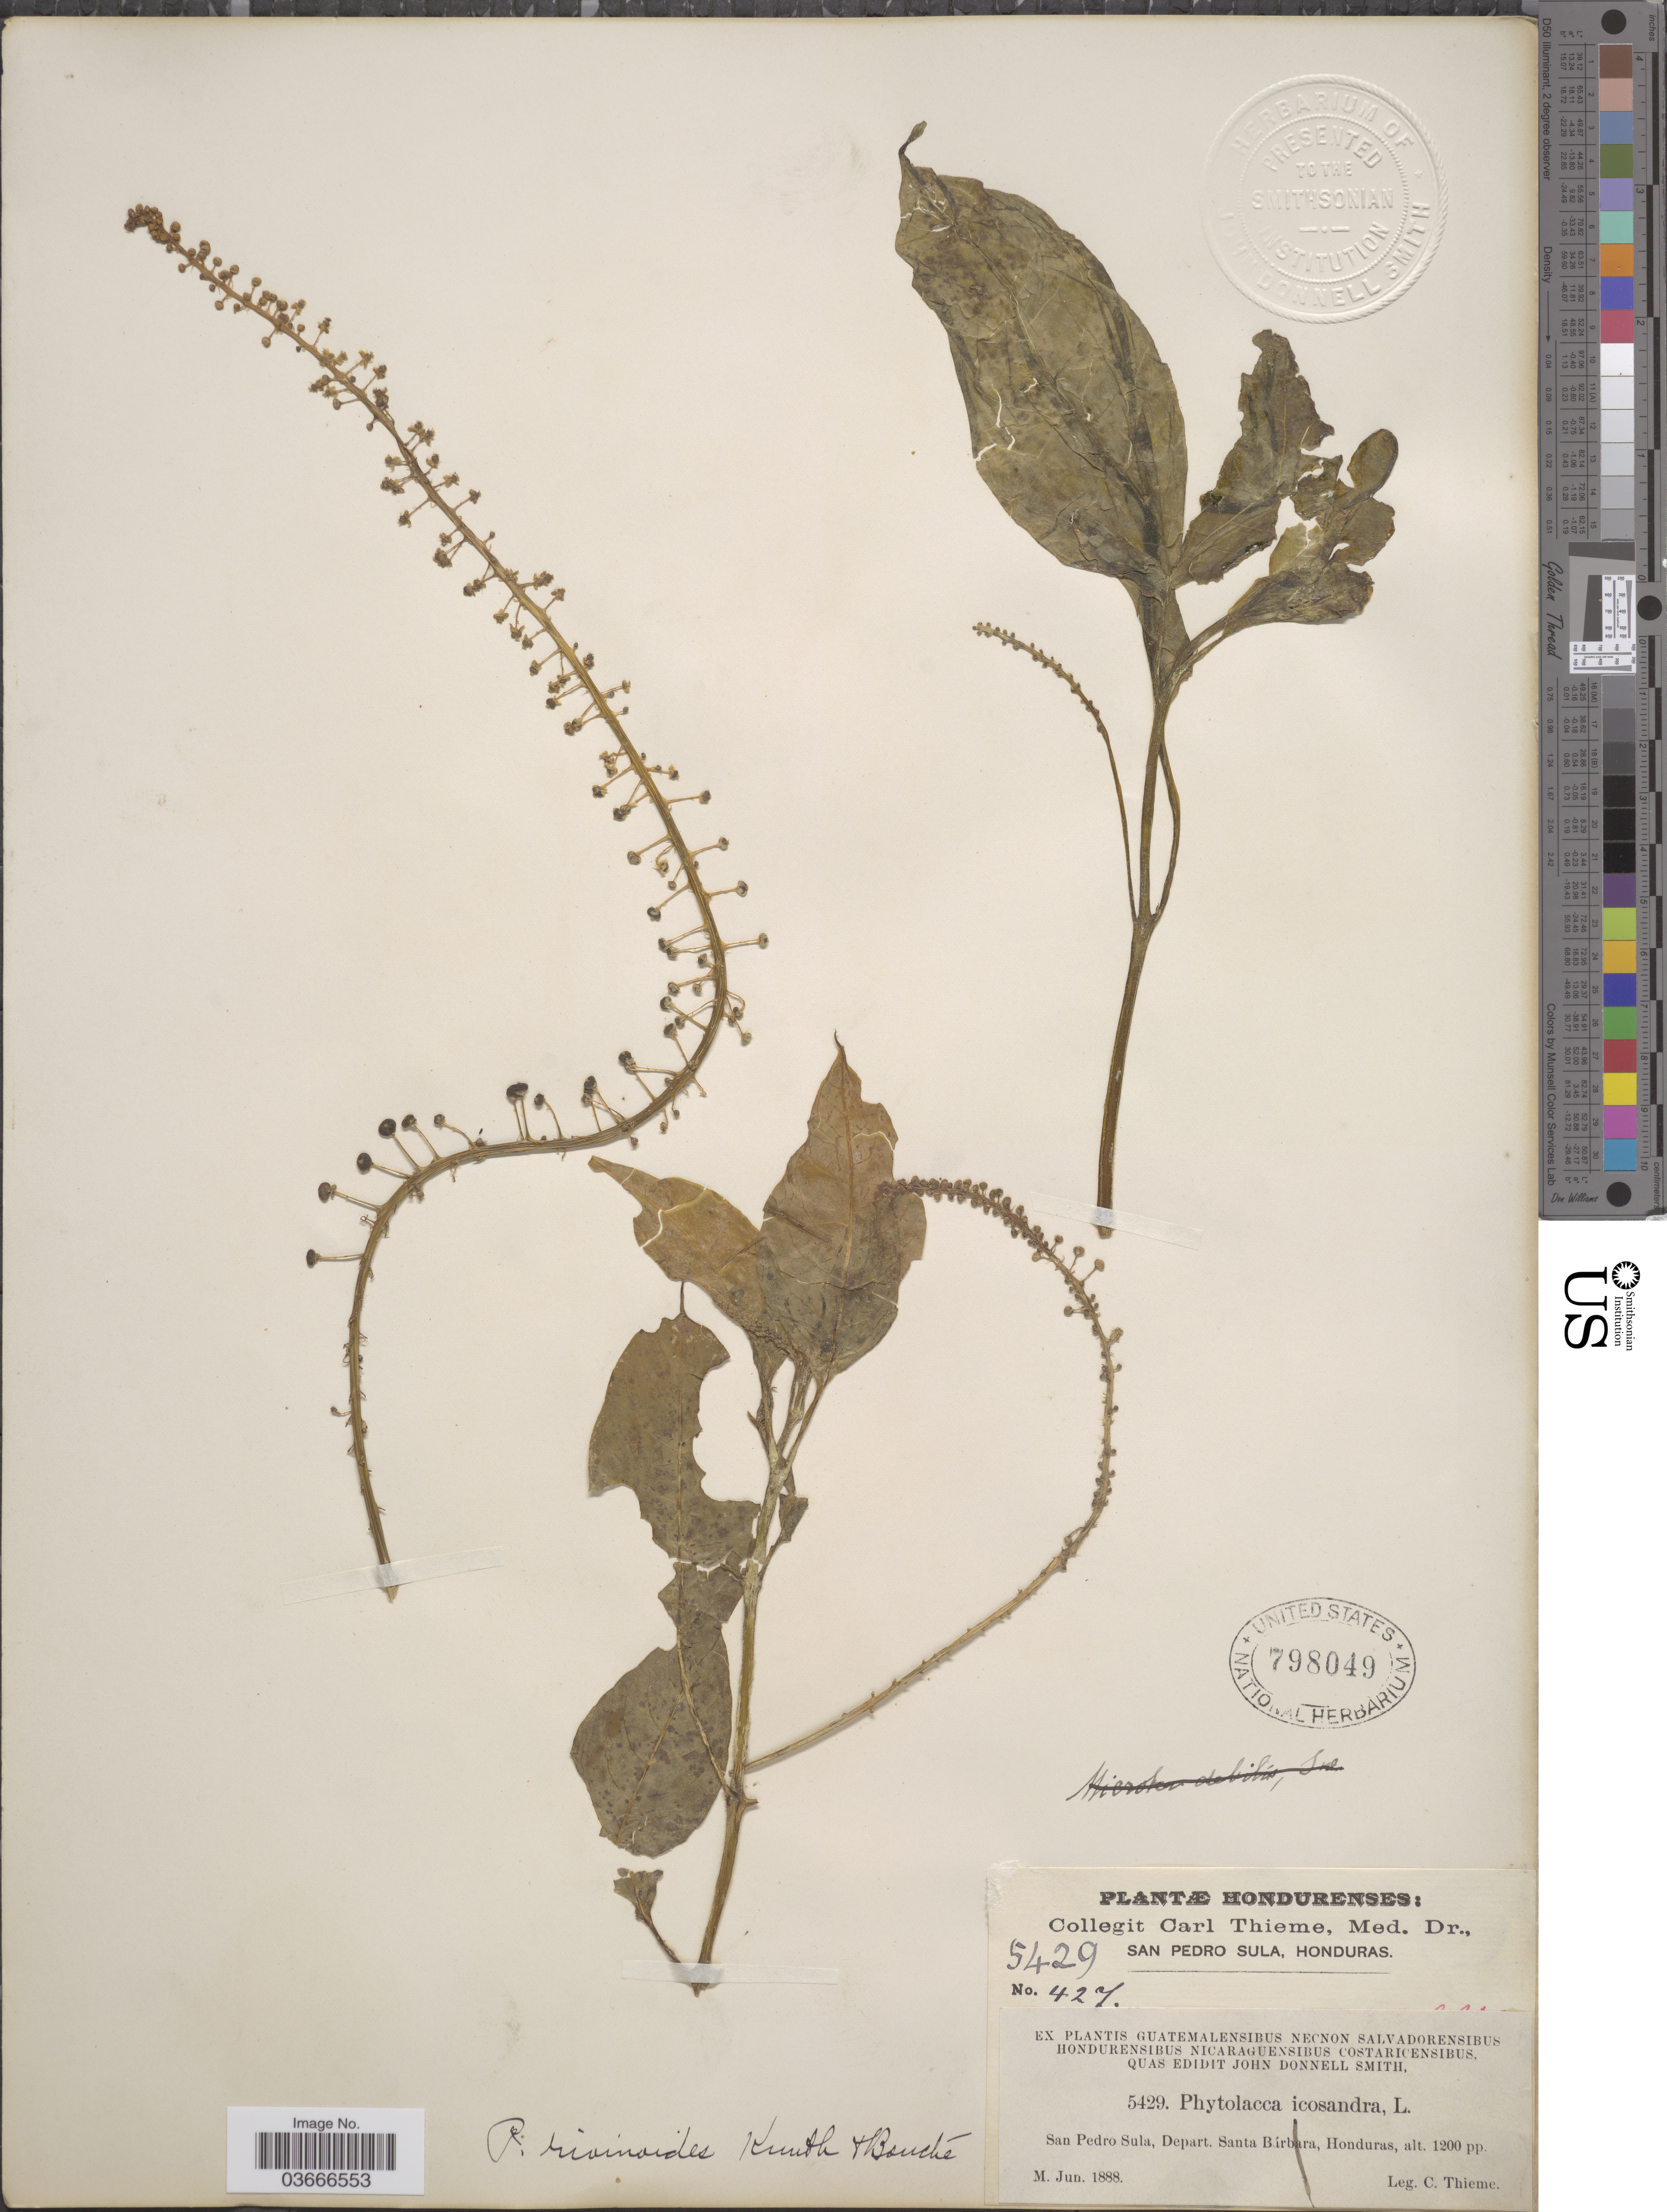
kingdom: Plantae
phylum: Tracheophyta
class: Magnoliopsida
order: Caryophyllales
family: Phytolaccaceae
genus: Phytolacca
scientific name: Phytolacca rivinoides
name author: Kunth & C.D. Bouché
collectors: C. Thieme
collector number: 5429/427?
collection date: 1888-06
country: Honduras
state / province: Santa Bárbara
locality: San Pedro Sula, Depart. Santa Bárbara.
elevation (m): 366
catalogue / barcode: US 798049